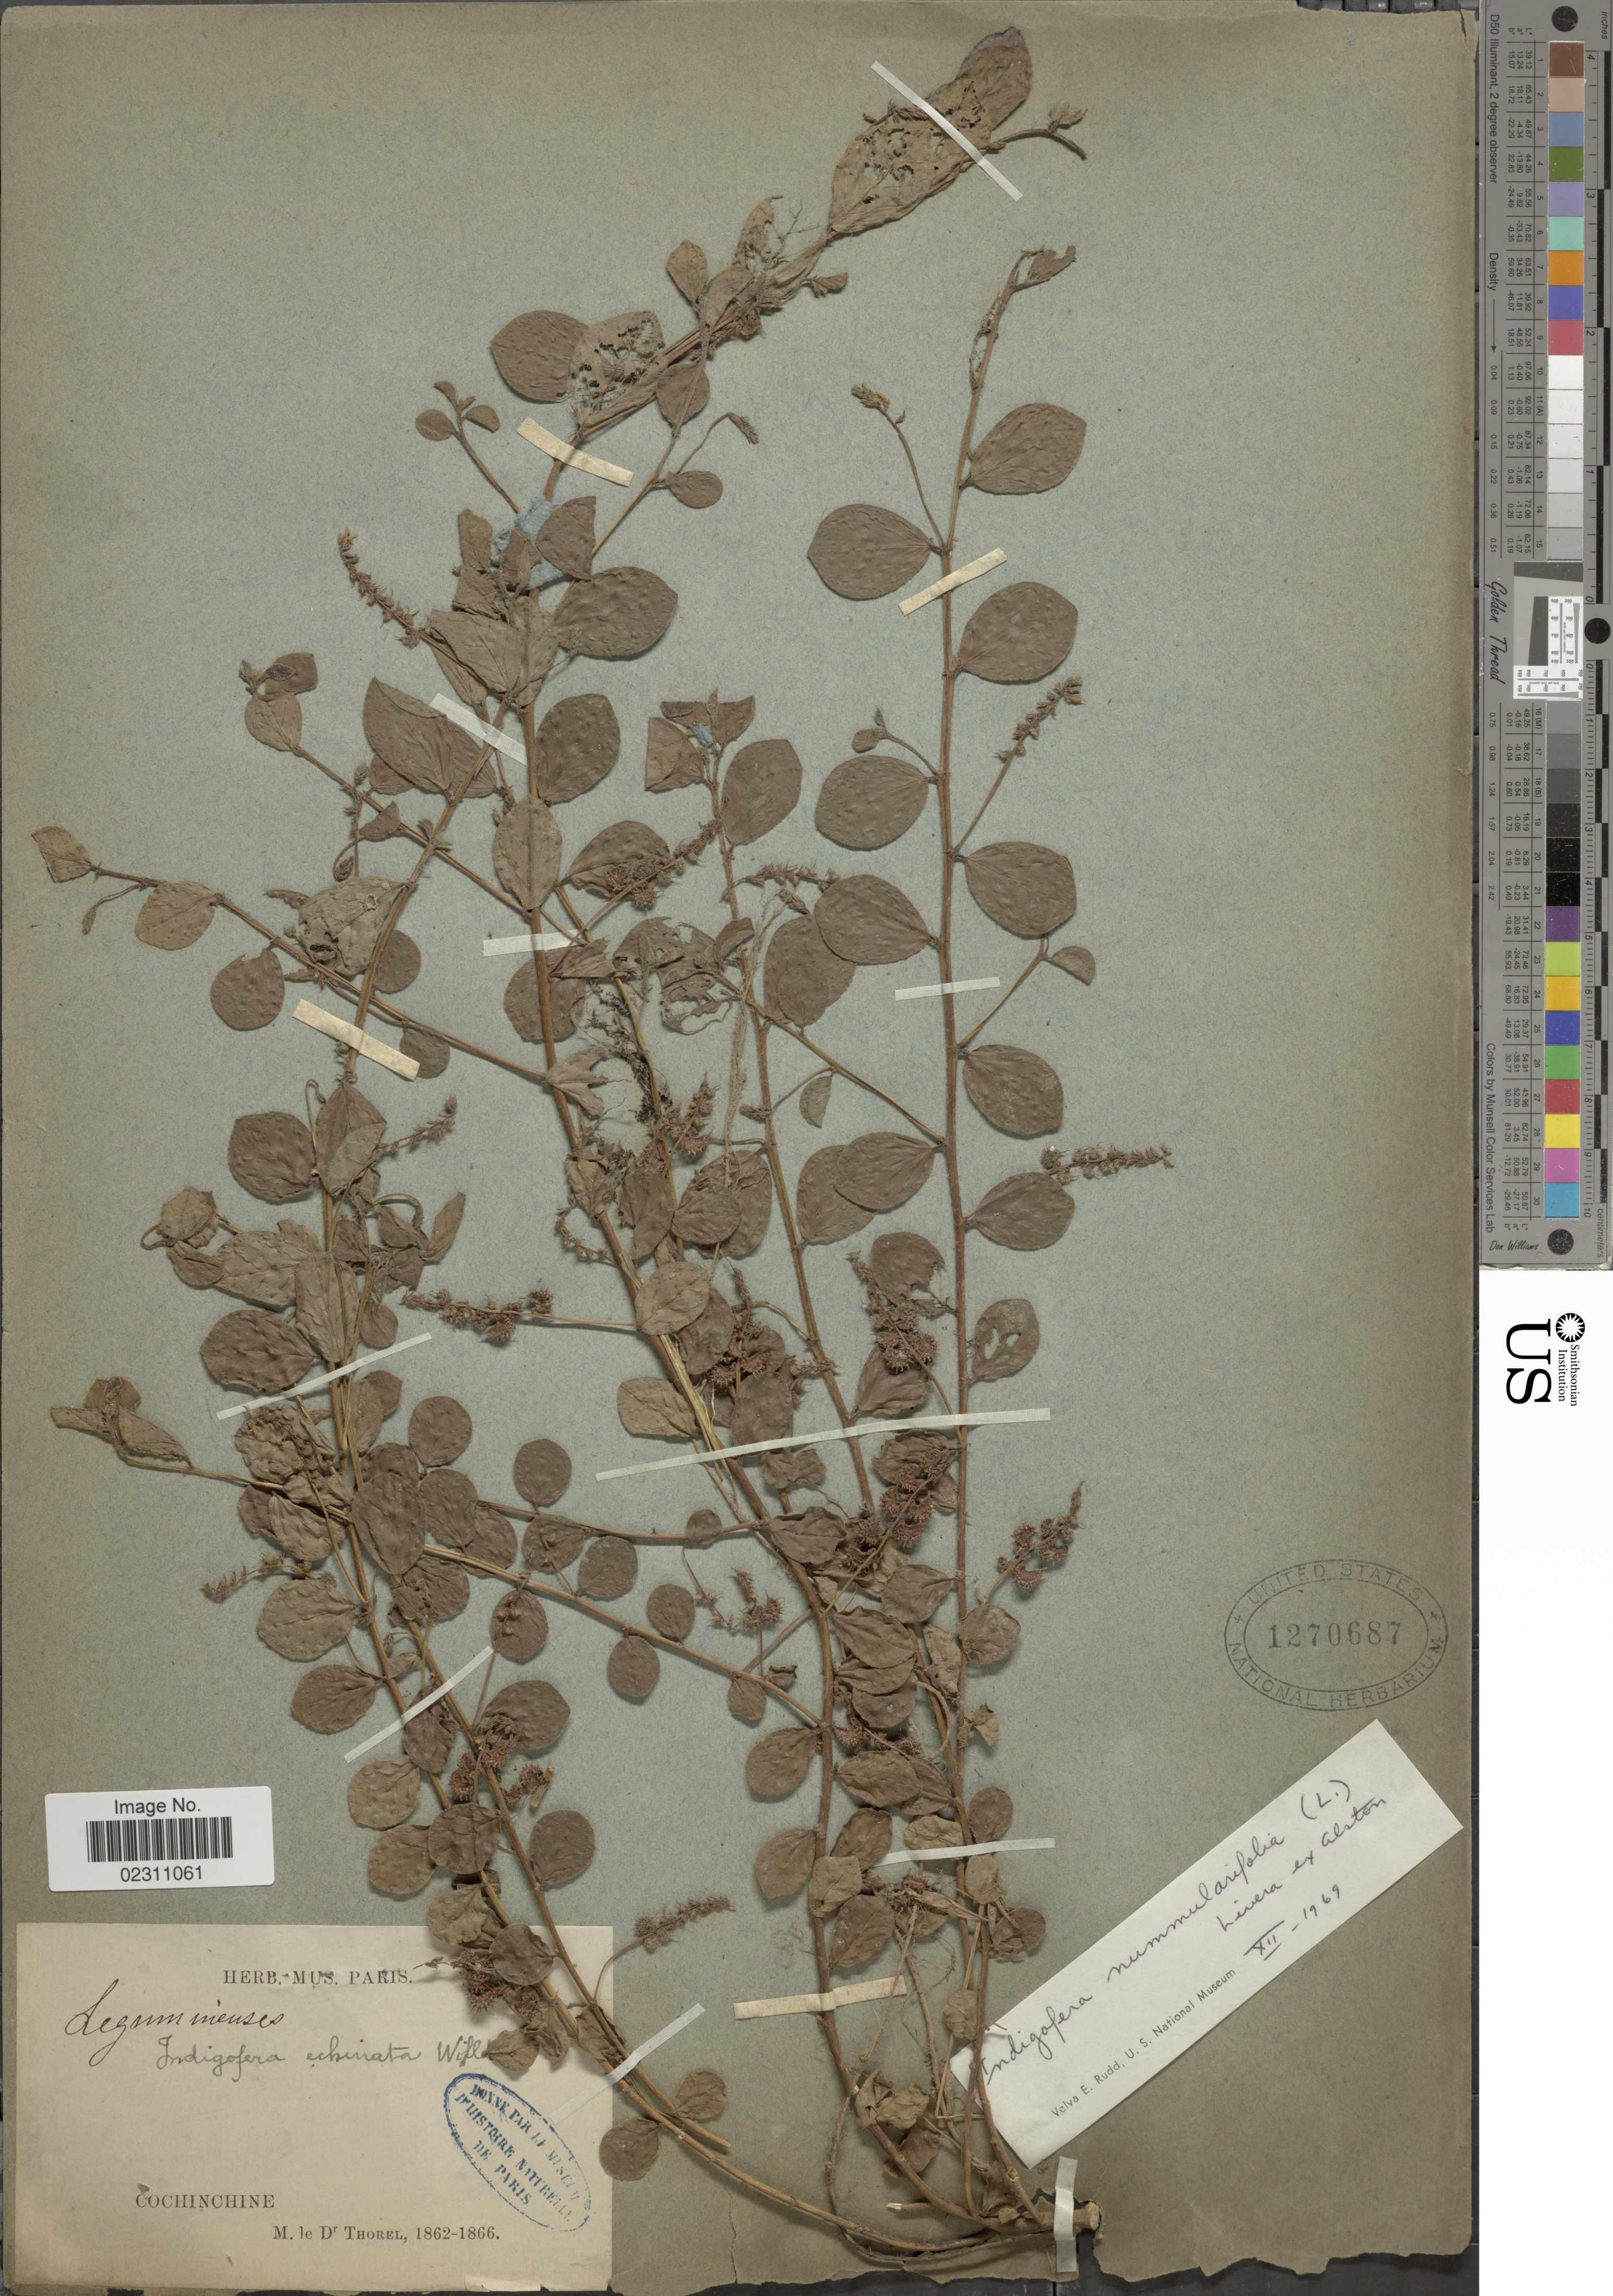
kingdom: Plantae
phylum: Tracheophyta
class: Magnoliopsida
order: Fabales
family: Fabaceae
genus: Indigofera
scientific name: Indigofera nummulariifolia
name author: (L.) Livera ex Alston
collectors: M. de Thorel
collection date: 1862/1866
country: Vietnam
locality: Cochinchine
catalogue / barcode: US 1270687